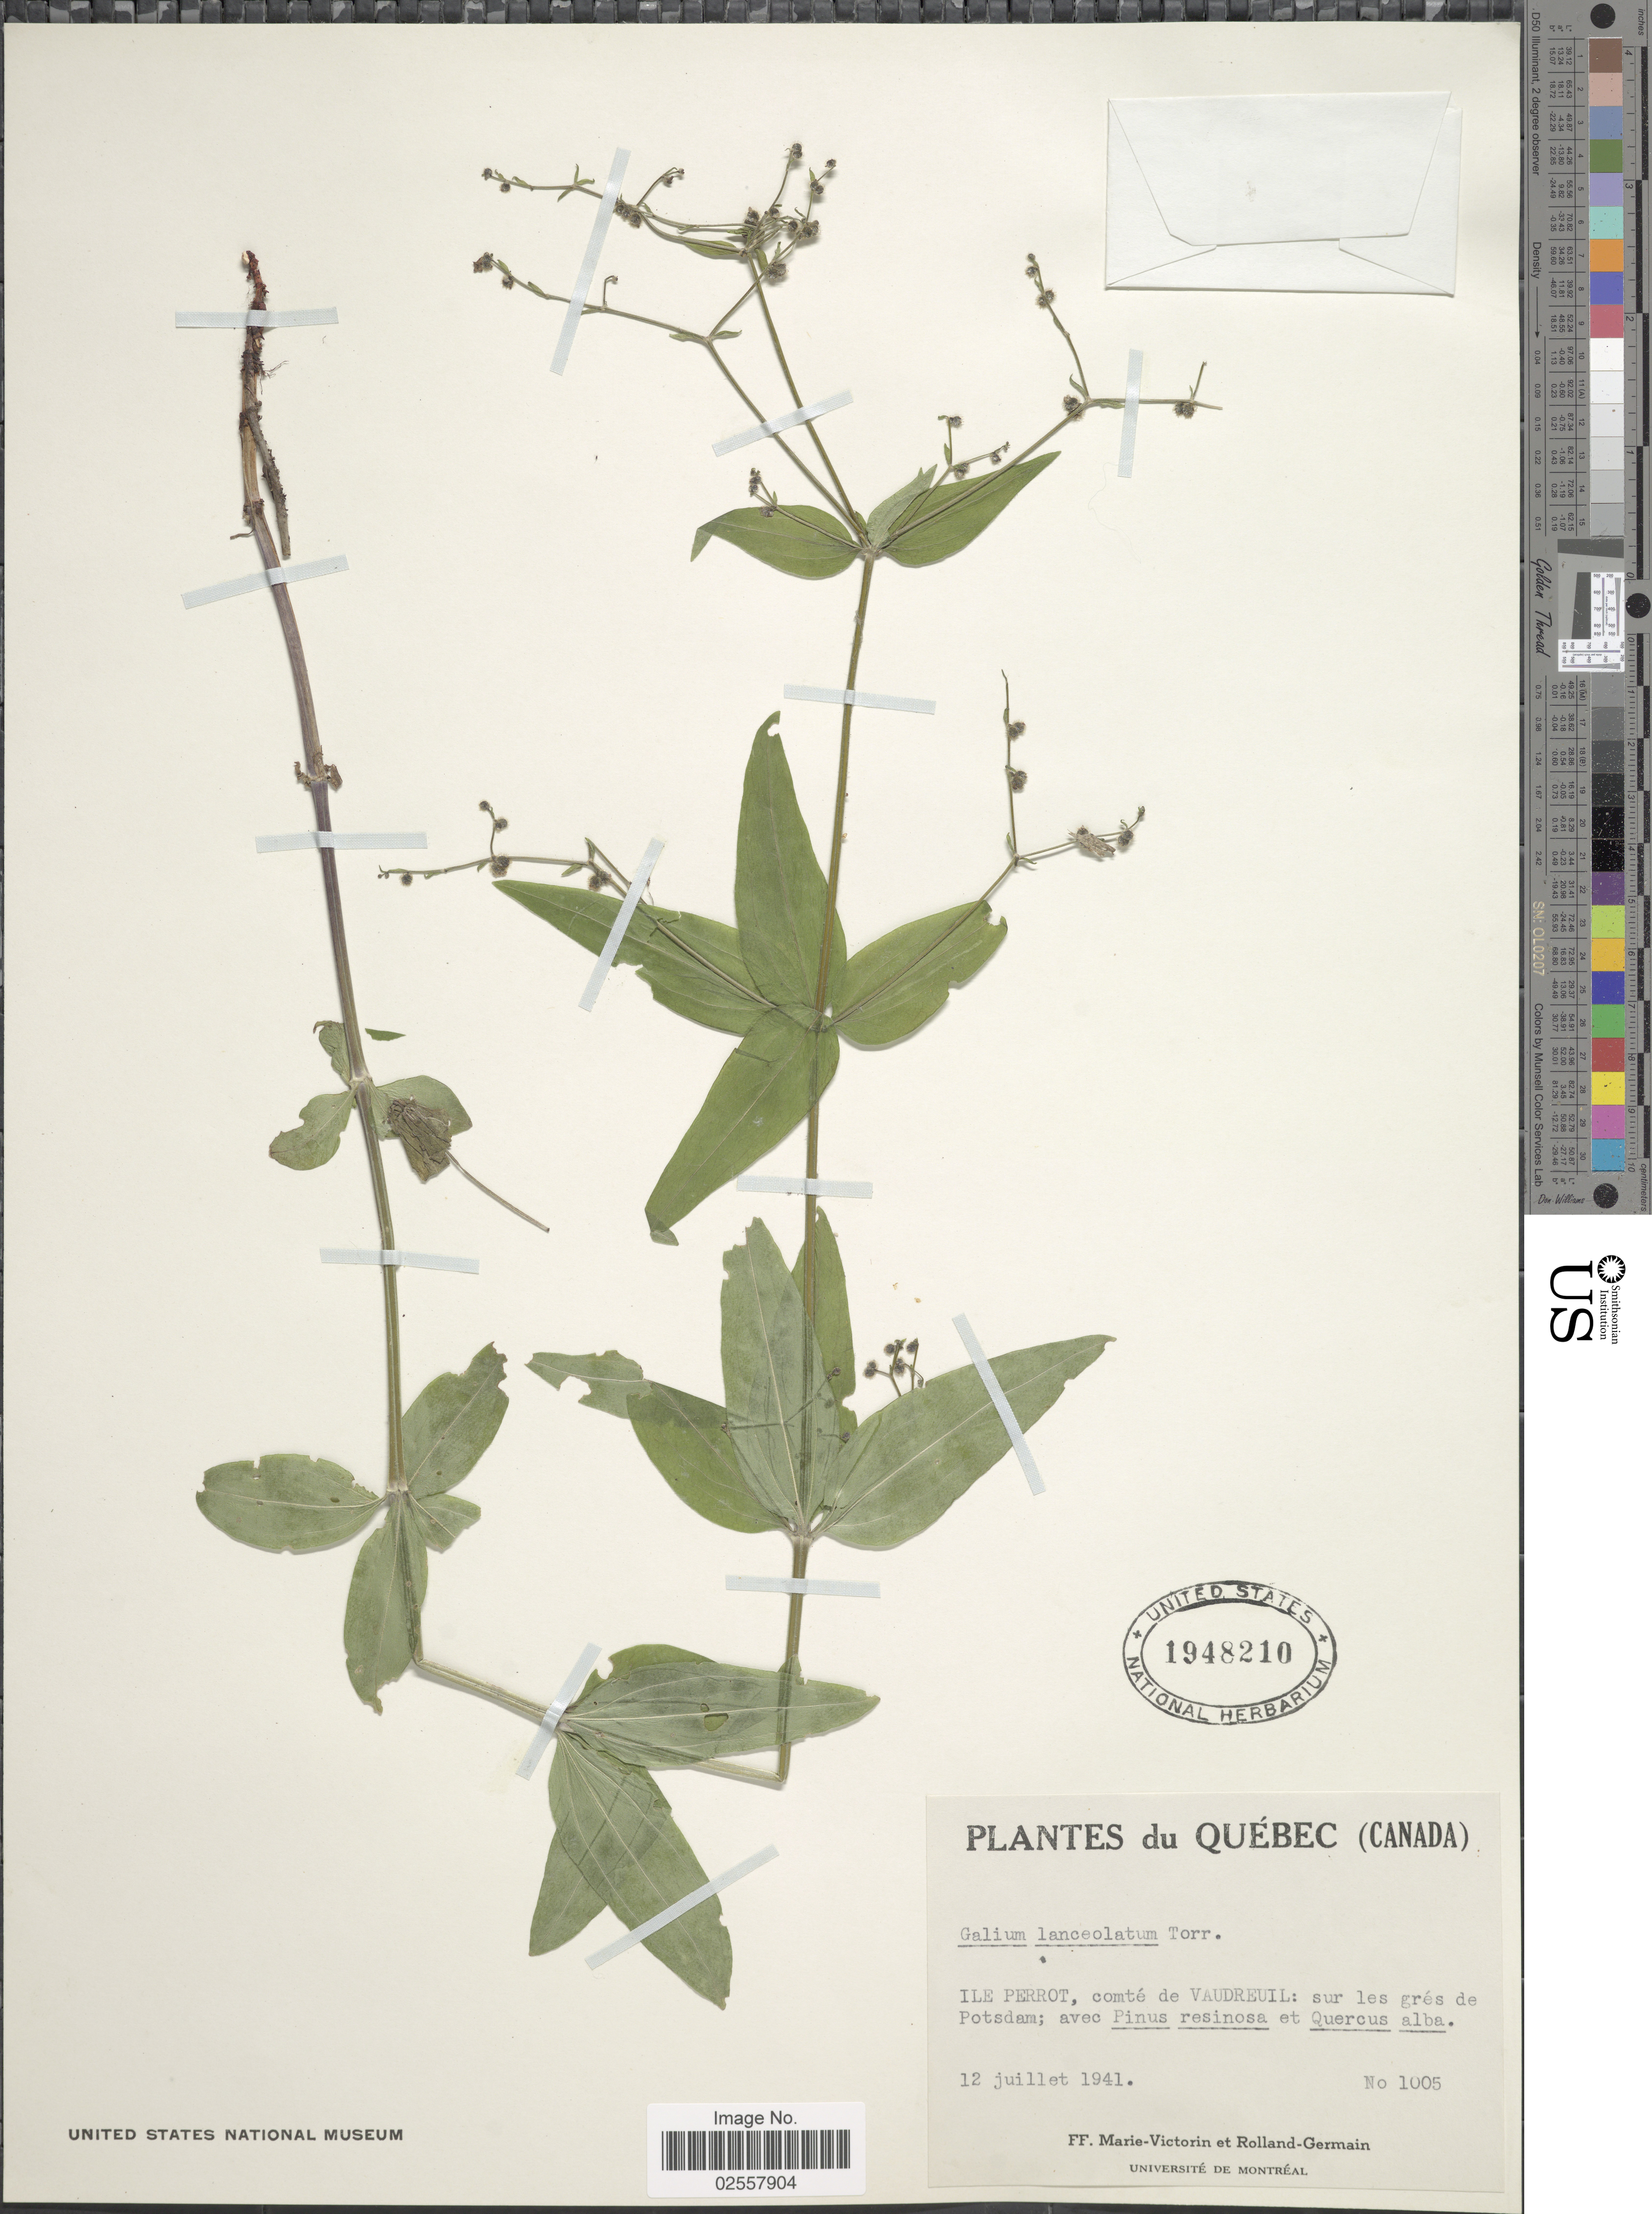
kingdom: Plantae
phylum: Tracheophyta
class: Magnoliopsida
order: Gentianales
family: Rubiaceae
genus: Galium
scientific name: Galium lanceolatum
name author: (Torr. & A. Gray) Torr.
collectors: F. Marie-Victorin & Rolland-Germain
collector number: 1005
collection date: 1941-07-12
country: Canada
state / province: Quebec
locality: Ile Perrot, comte de Vaudreuil: sur les gres de Potsdam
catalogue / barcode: US 1948210